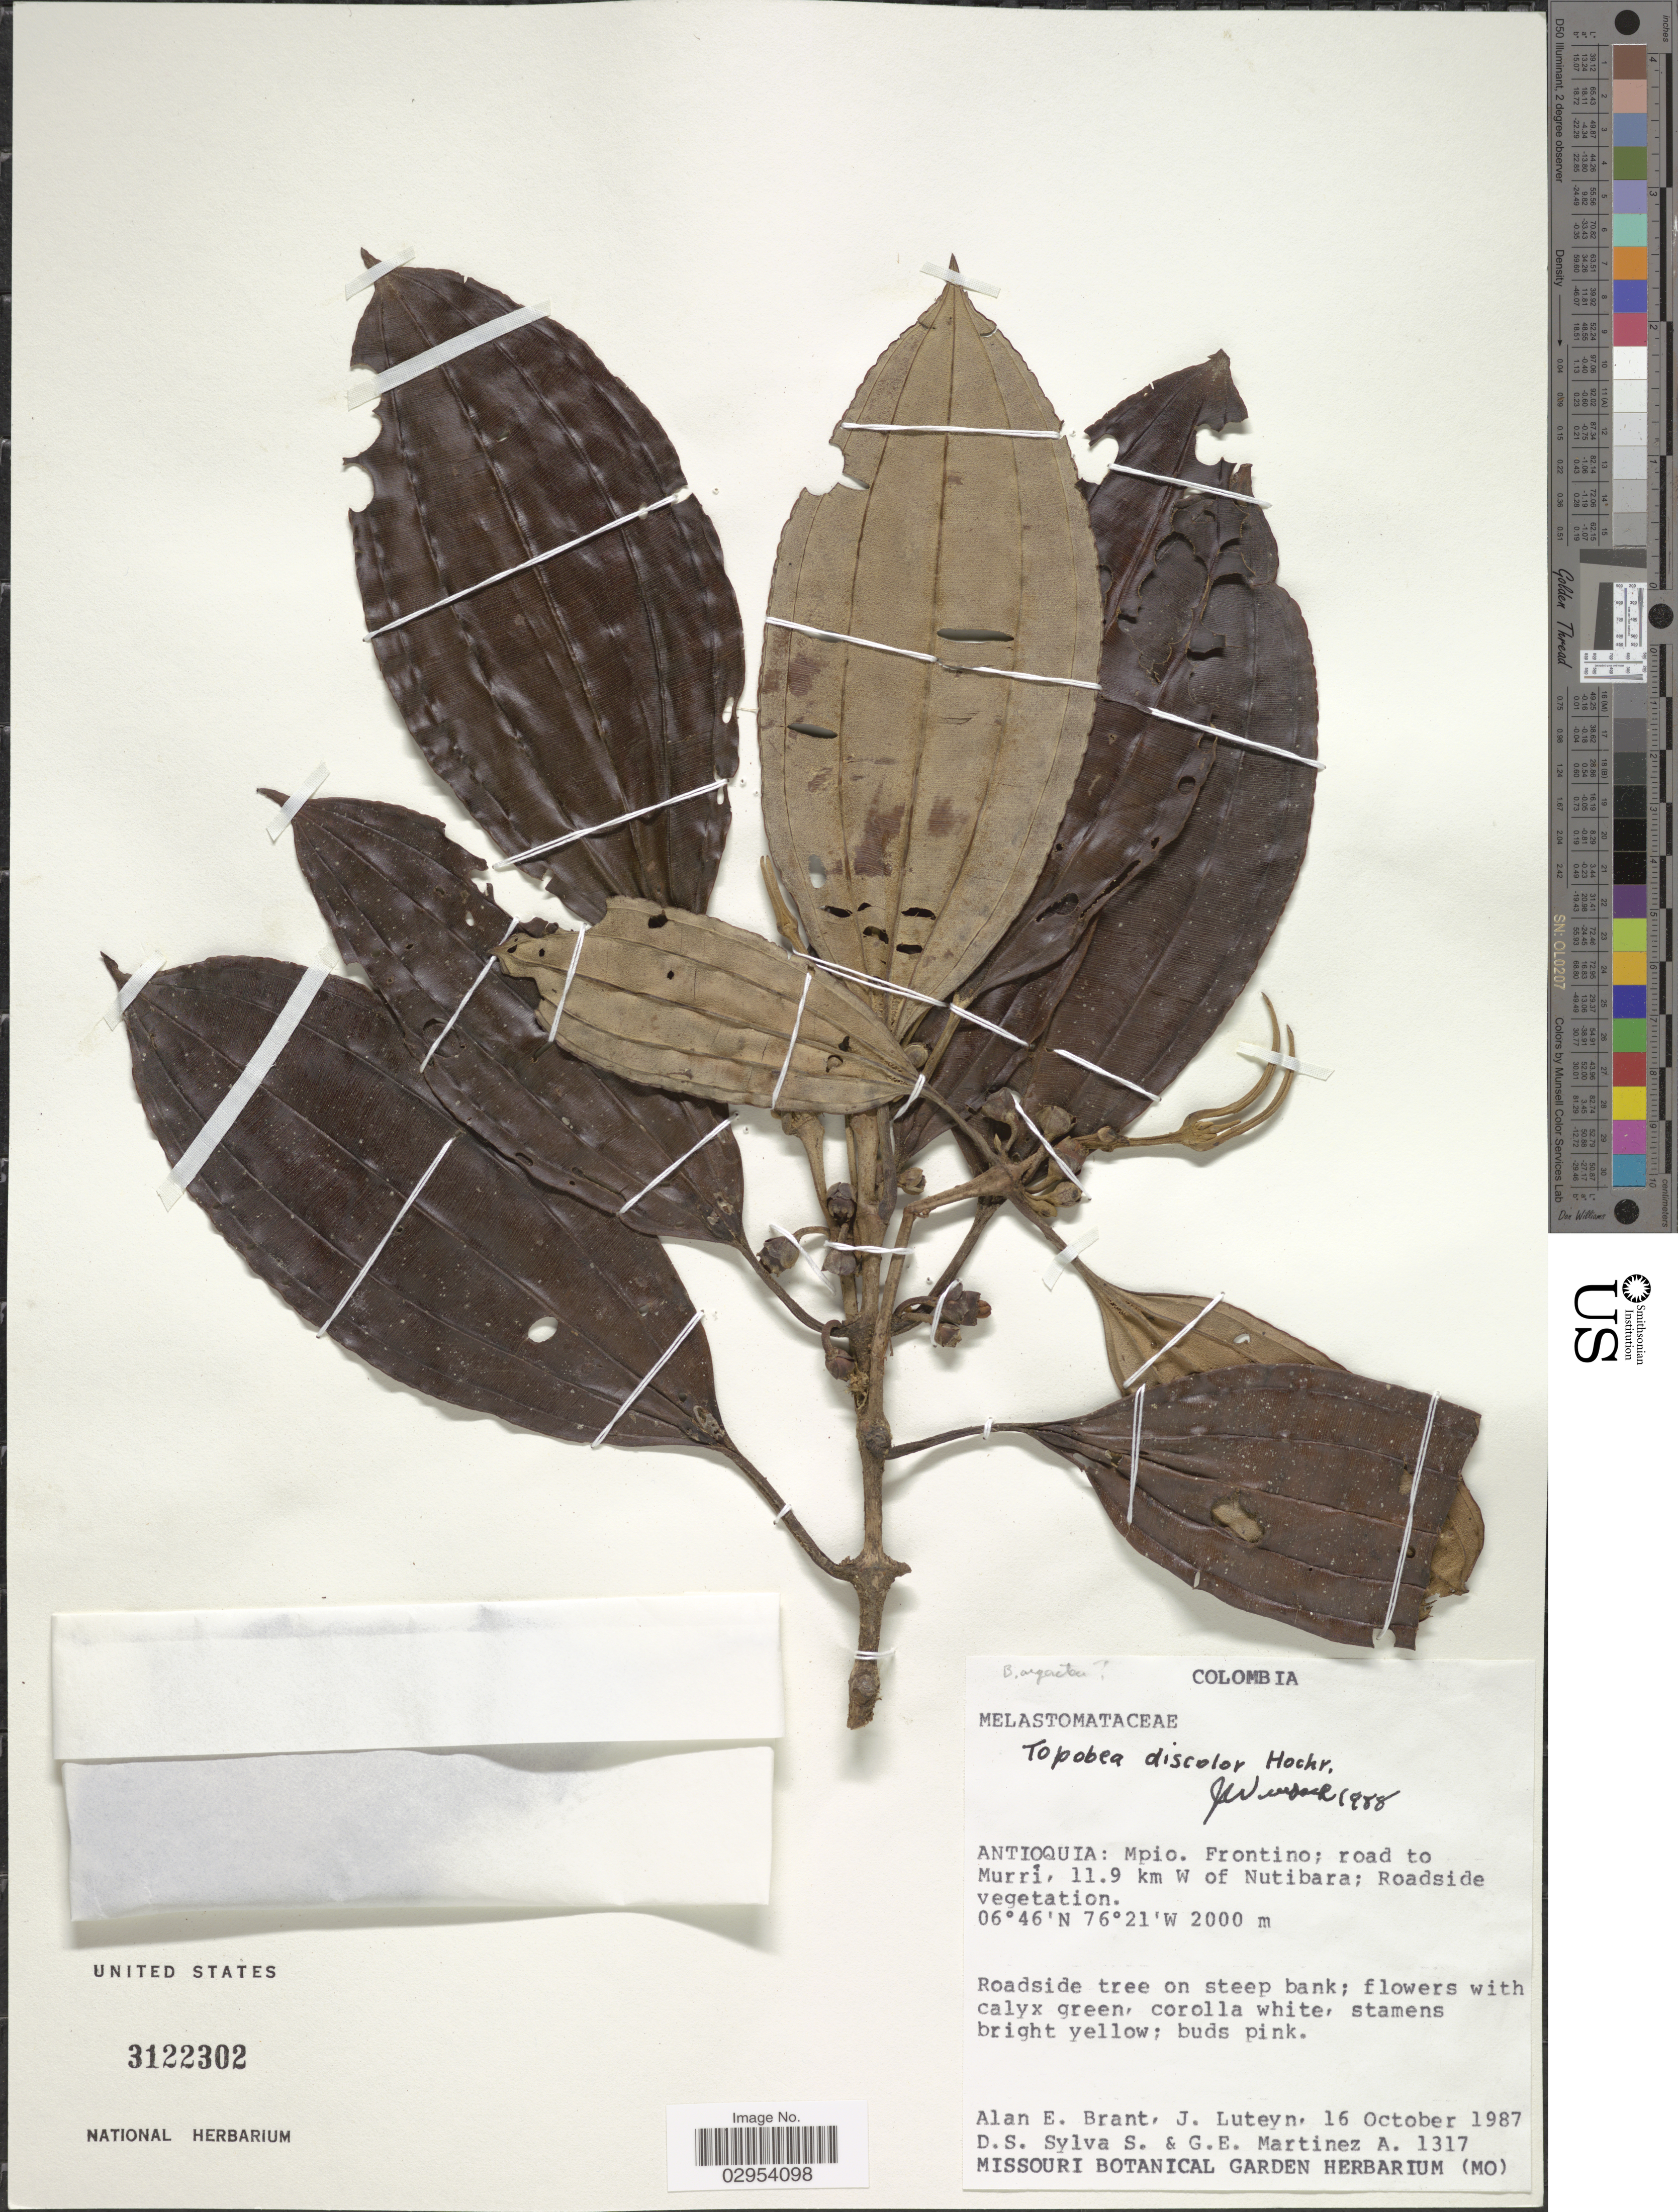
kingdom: Plantae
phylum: Tracheophyta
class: Magnoliopsida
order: Myrtales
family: Melastomataceae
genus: Topobea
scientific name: Topobea discolor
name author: Hochr.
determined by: Wurdack, John J., (US), US (UNITED STATES)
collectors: A. Brant, J. Luteyn, Stella Sylva & G. E. Martinez-A.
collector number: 1317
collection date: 1987-10-16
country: Colombia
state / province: Antioquia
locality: Mpio. Frontino; road to Murrí, 11.9 km W of Nutibara.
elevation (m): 2000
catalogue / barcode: US 3122302